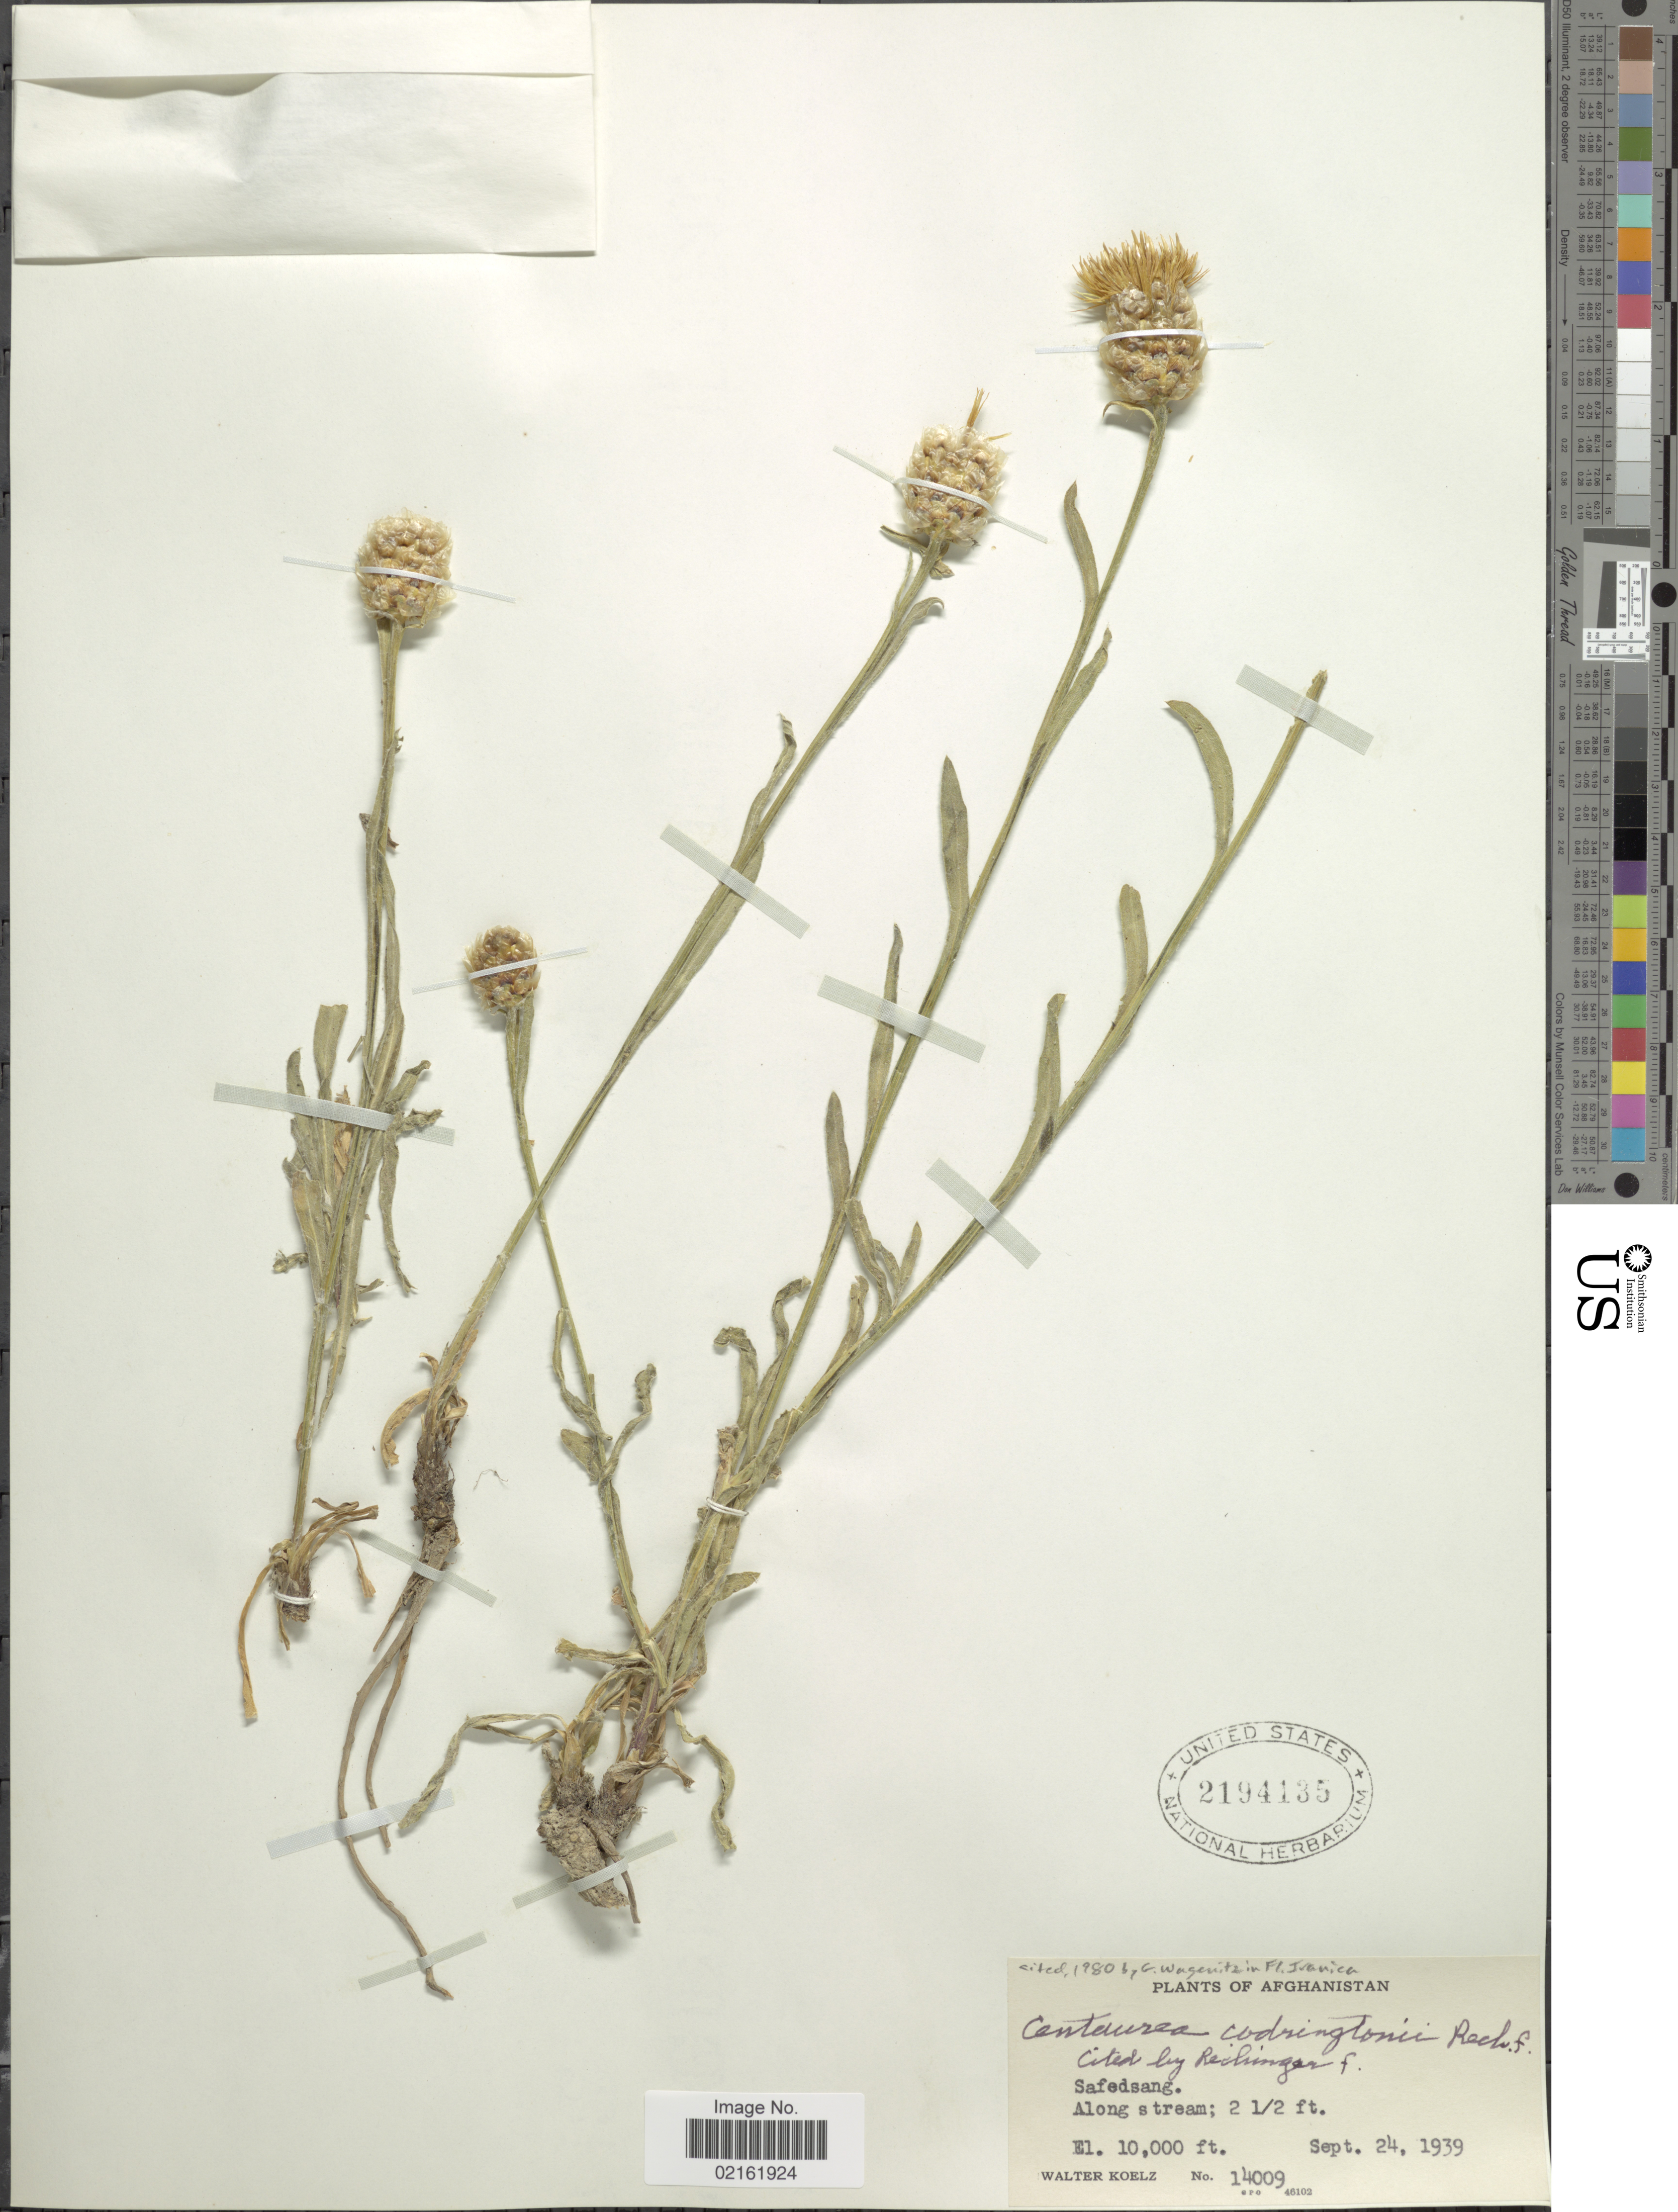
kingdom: Plantae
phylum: Tracheophyta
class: Magnoliopsida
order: Asterales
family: Asteraceae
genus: Centaurea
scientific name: Centaurea codringtonii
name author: Rech. f.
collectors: W. N. Koelz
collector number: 14009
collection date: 1939-09-24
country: Afghanistan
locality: Safedsang, Along stream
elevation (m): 3048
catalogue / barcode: US 2194135